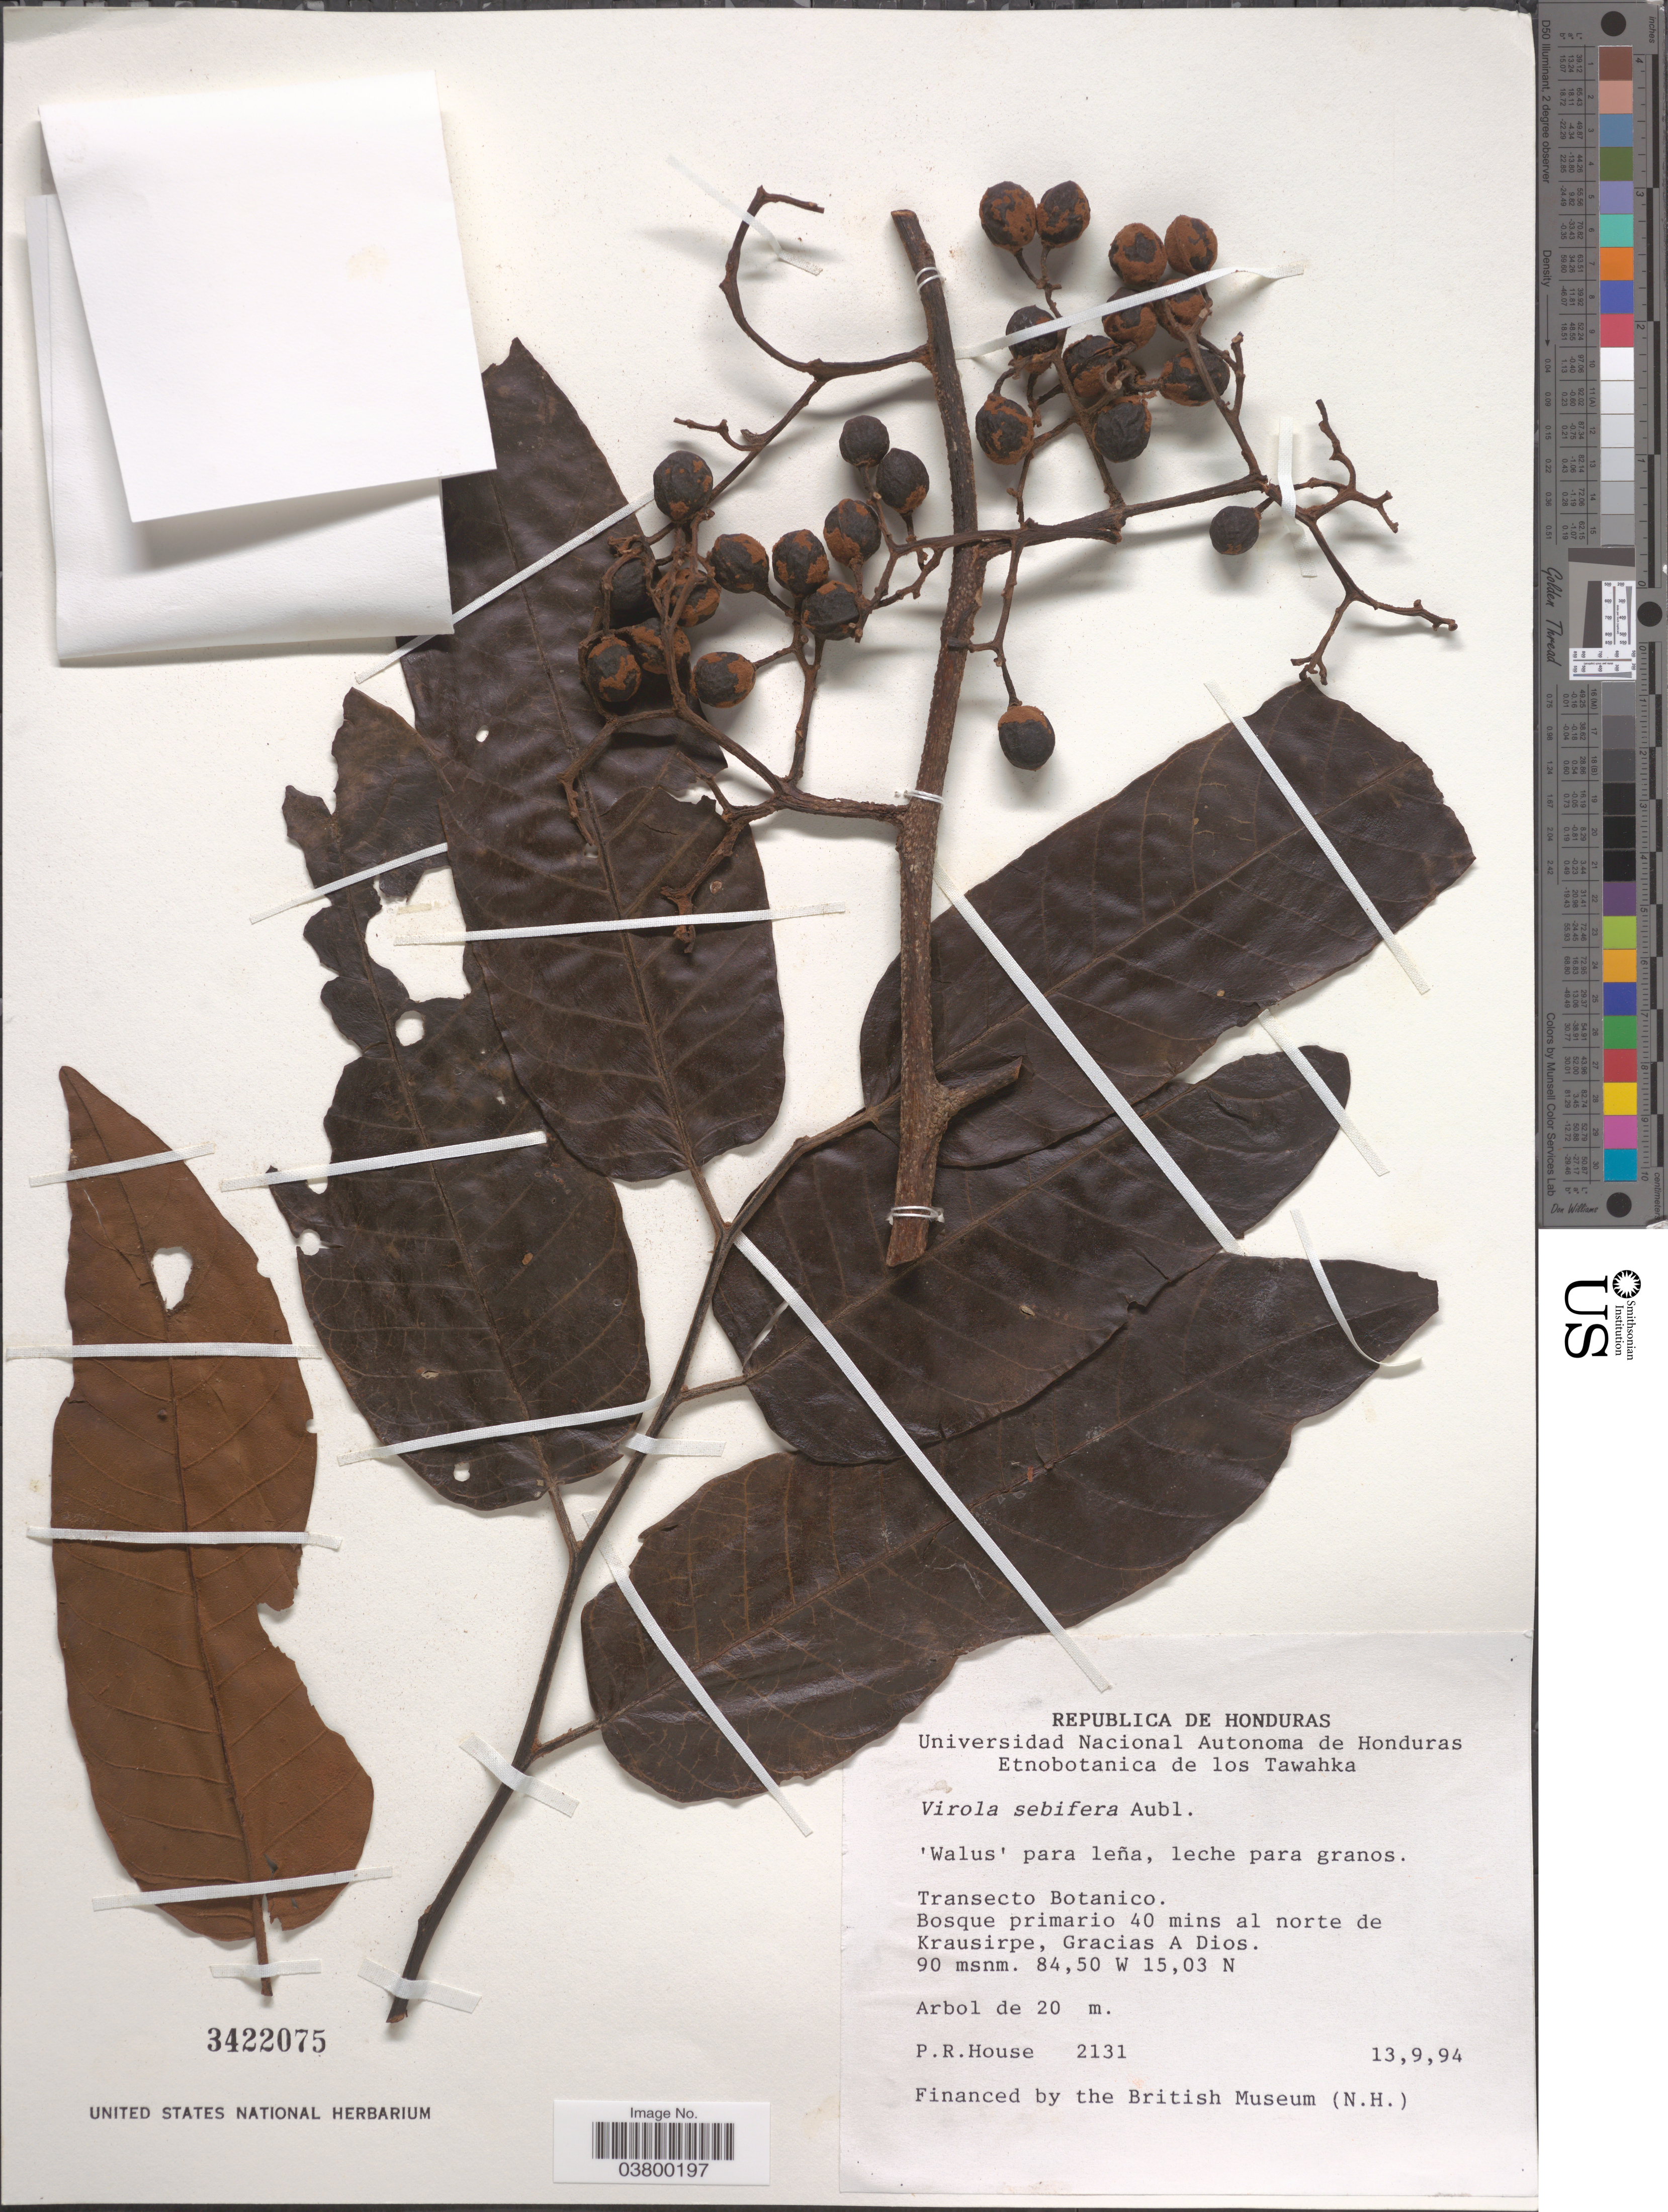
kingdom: Plantae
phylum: Tracheophyta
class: Magnoliopsida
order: Magnoliales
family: Myristicaceae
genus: Virola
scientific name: Virola sebifera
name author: Aubl.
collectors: P. R. House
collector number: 2131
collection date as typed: Transcribed d/m/y: 13/9/94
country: Honduras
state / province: Gracias de Dios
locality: Republica de Honduras. Transecto Botanico. Bosque primario 40 mins al norte de Krausirpe, Gracias A Dios.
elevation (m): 90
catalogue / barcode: US 3422075